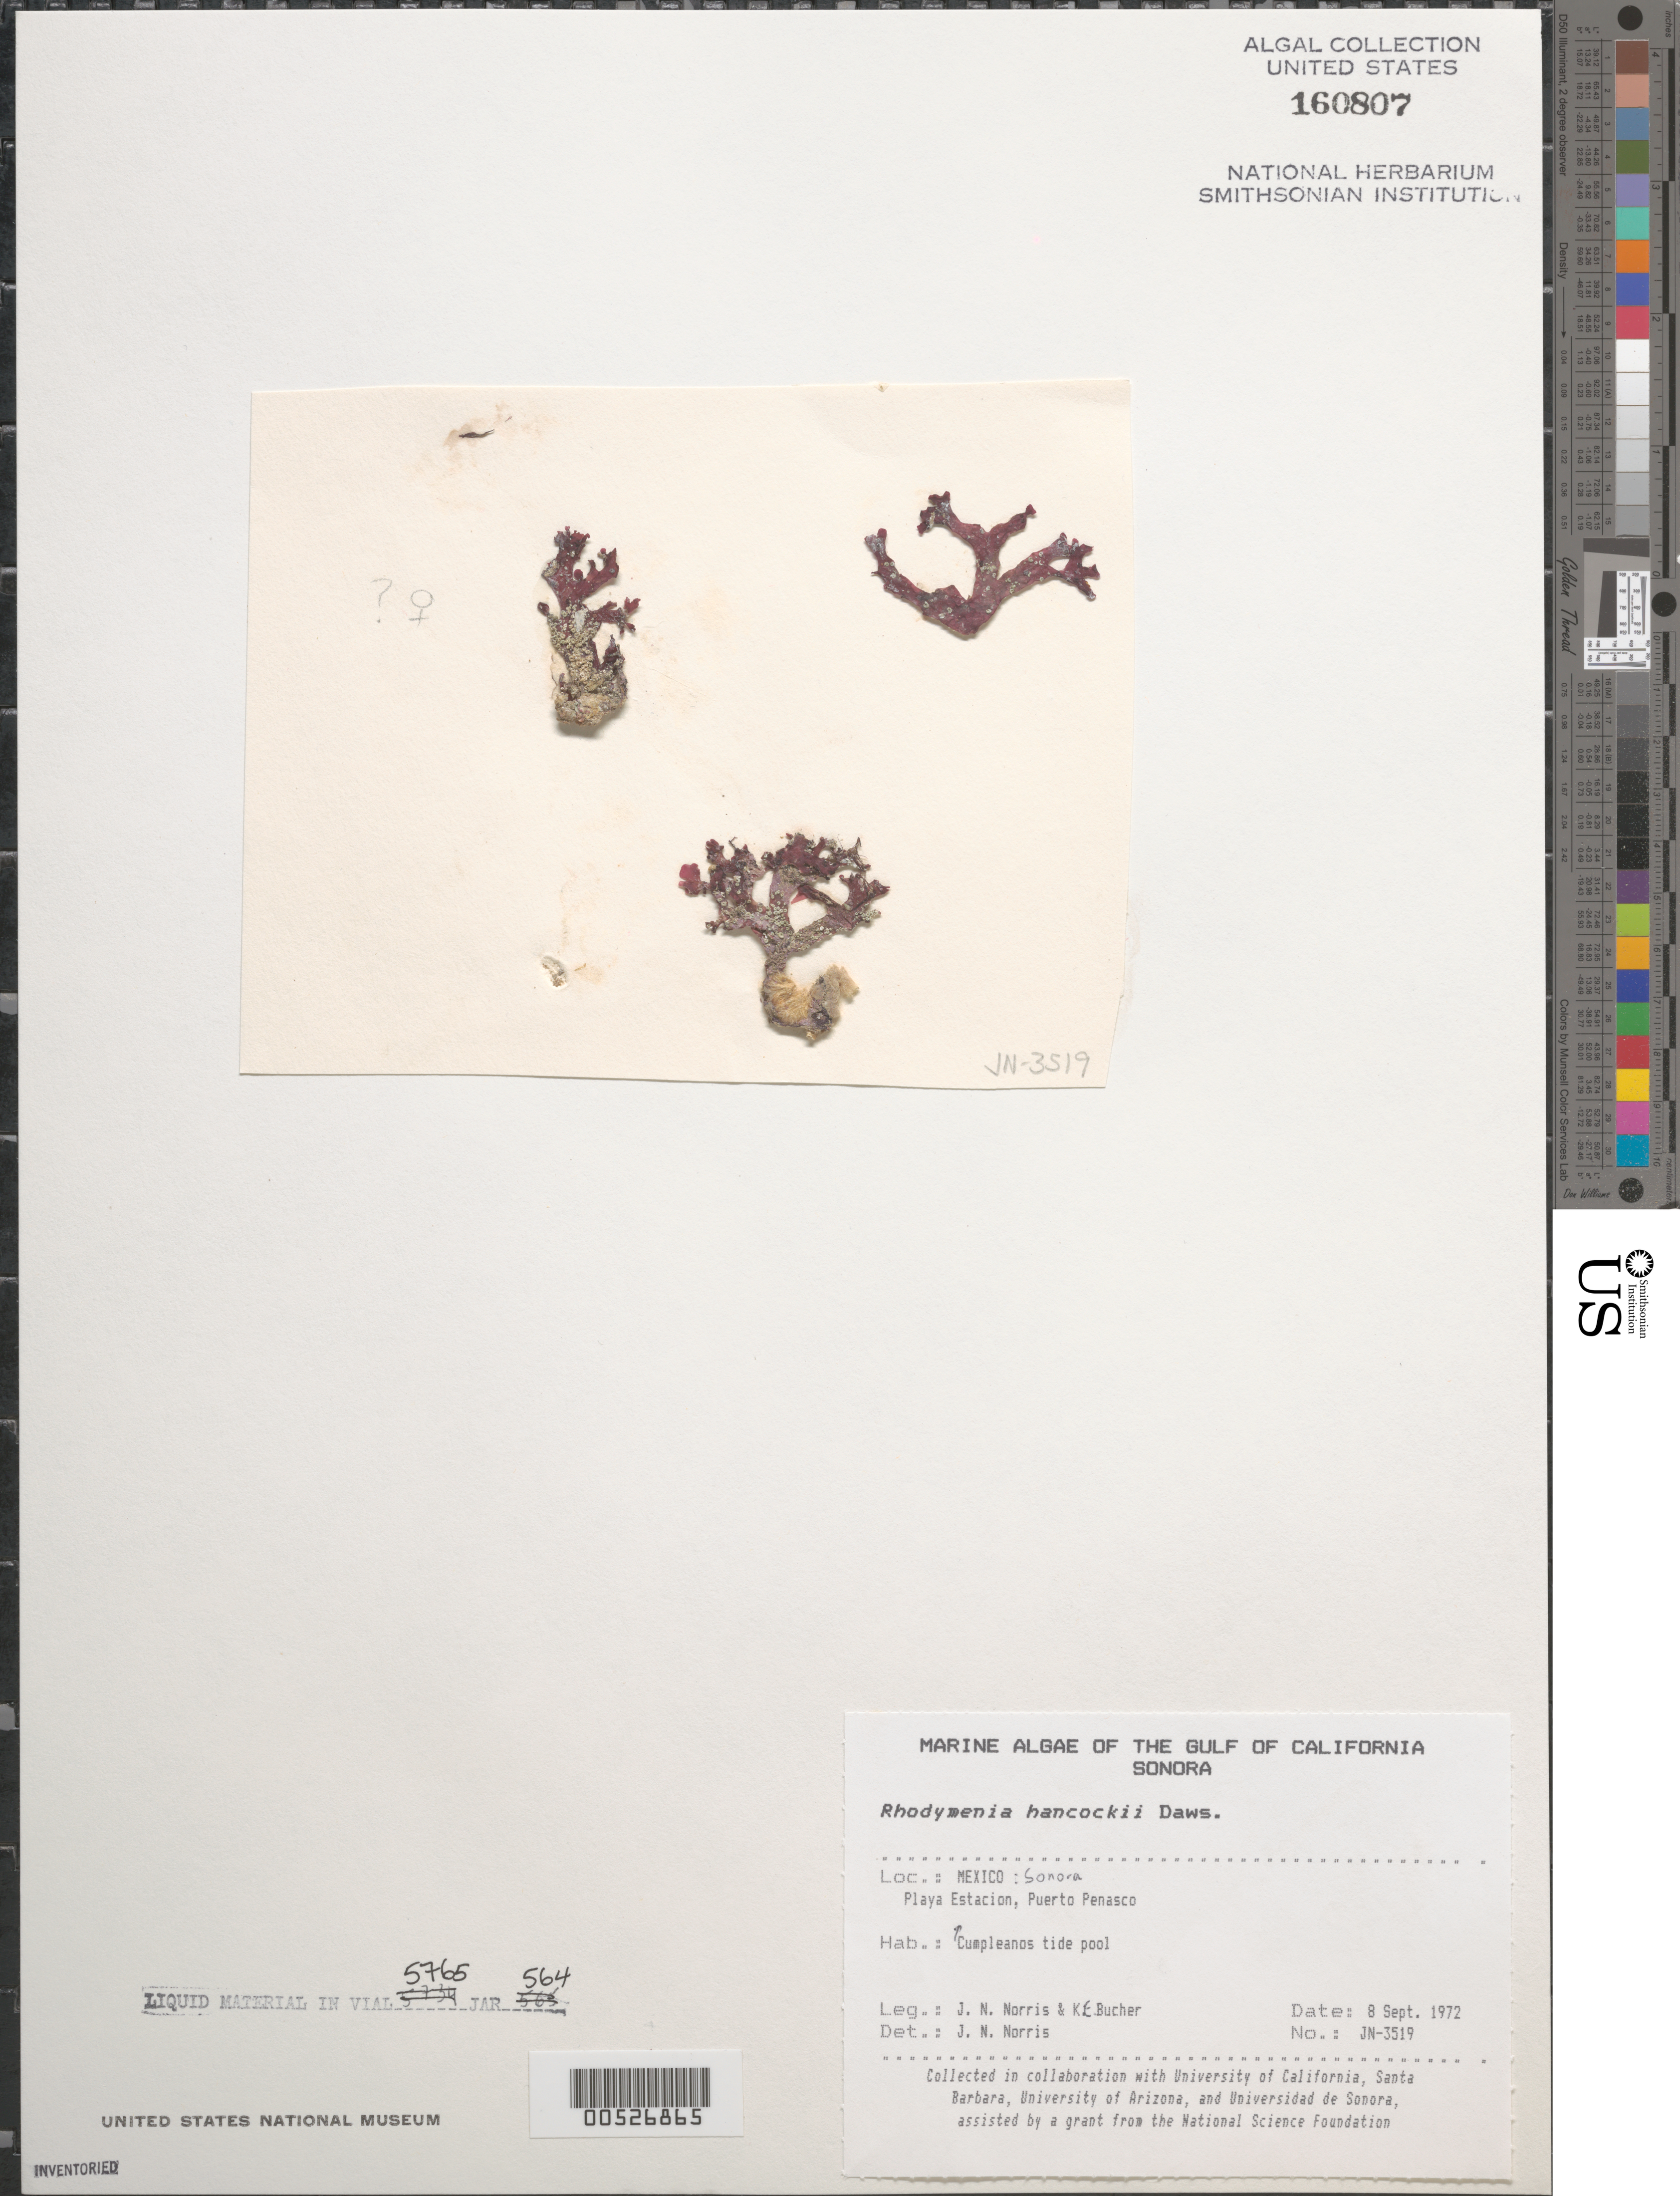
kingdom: Plantae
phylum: Rhodophyta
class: Florideophyceae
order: Rhodymeniales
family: Rhodymeniaceae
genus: Rhodymenia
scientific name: Rhodymenia hancockii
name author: E.Y. Dawson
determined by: Norris, James N.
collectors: J. N. Norris & K. E. Bucher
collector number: JN-3519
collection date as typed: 08 Sep 1972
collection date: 1972-09-08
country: Mexico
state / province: Sonora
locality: Playa Estacion, Puerto Penasco, Cumpleanos tide pool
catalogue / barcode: US 160807